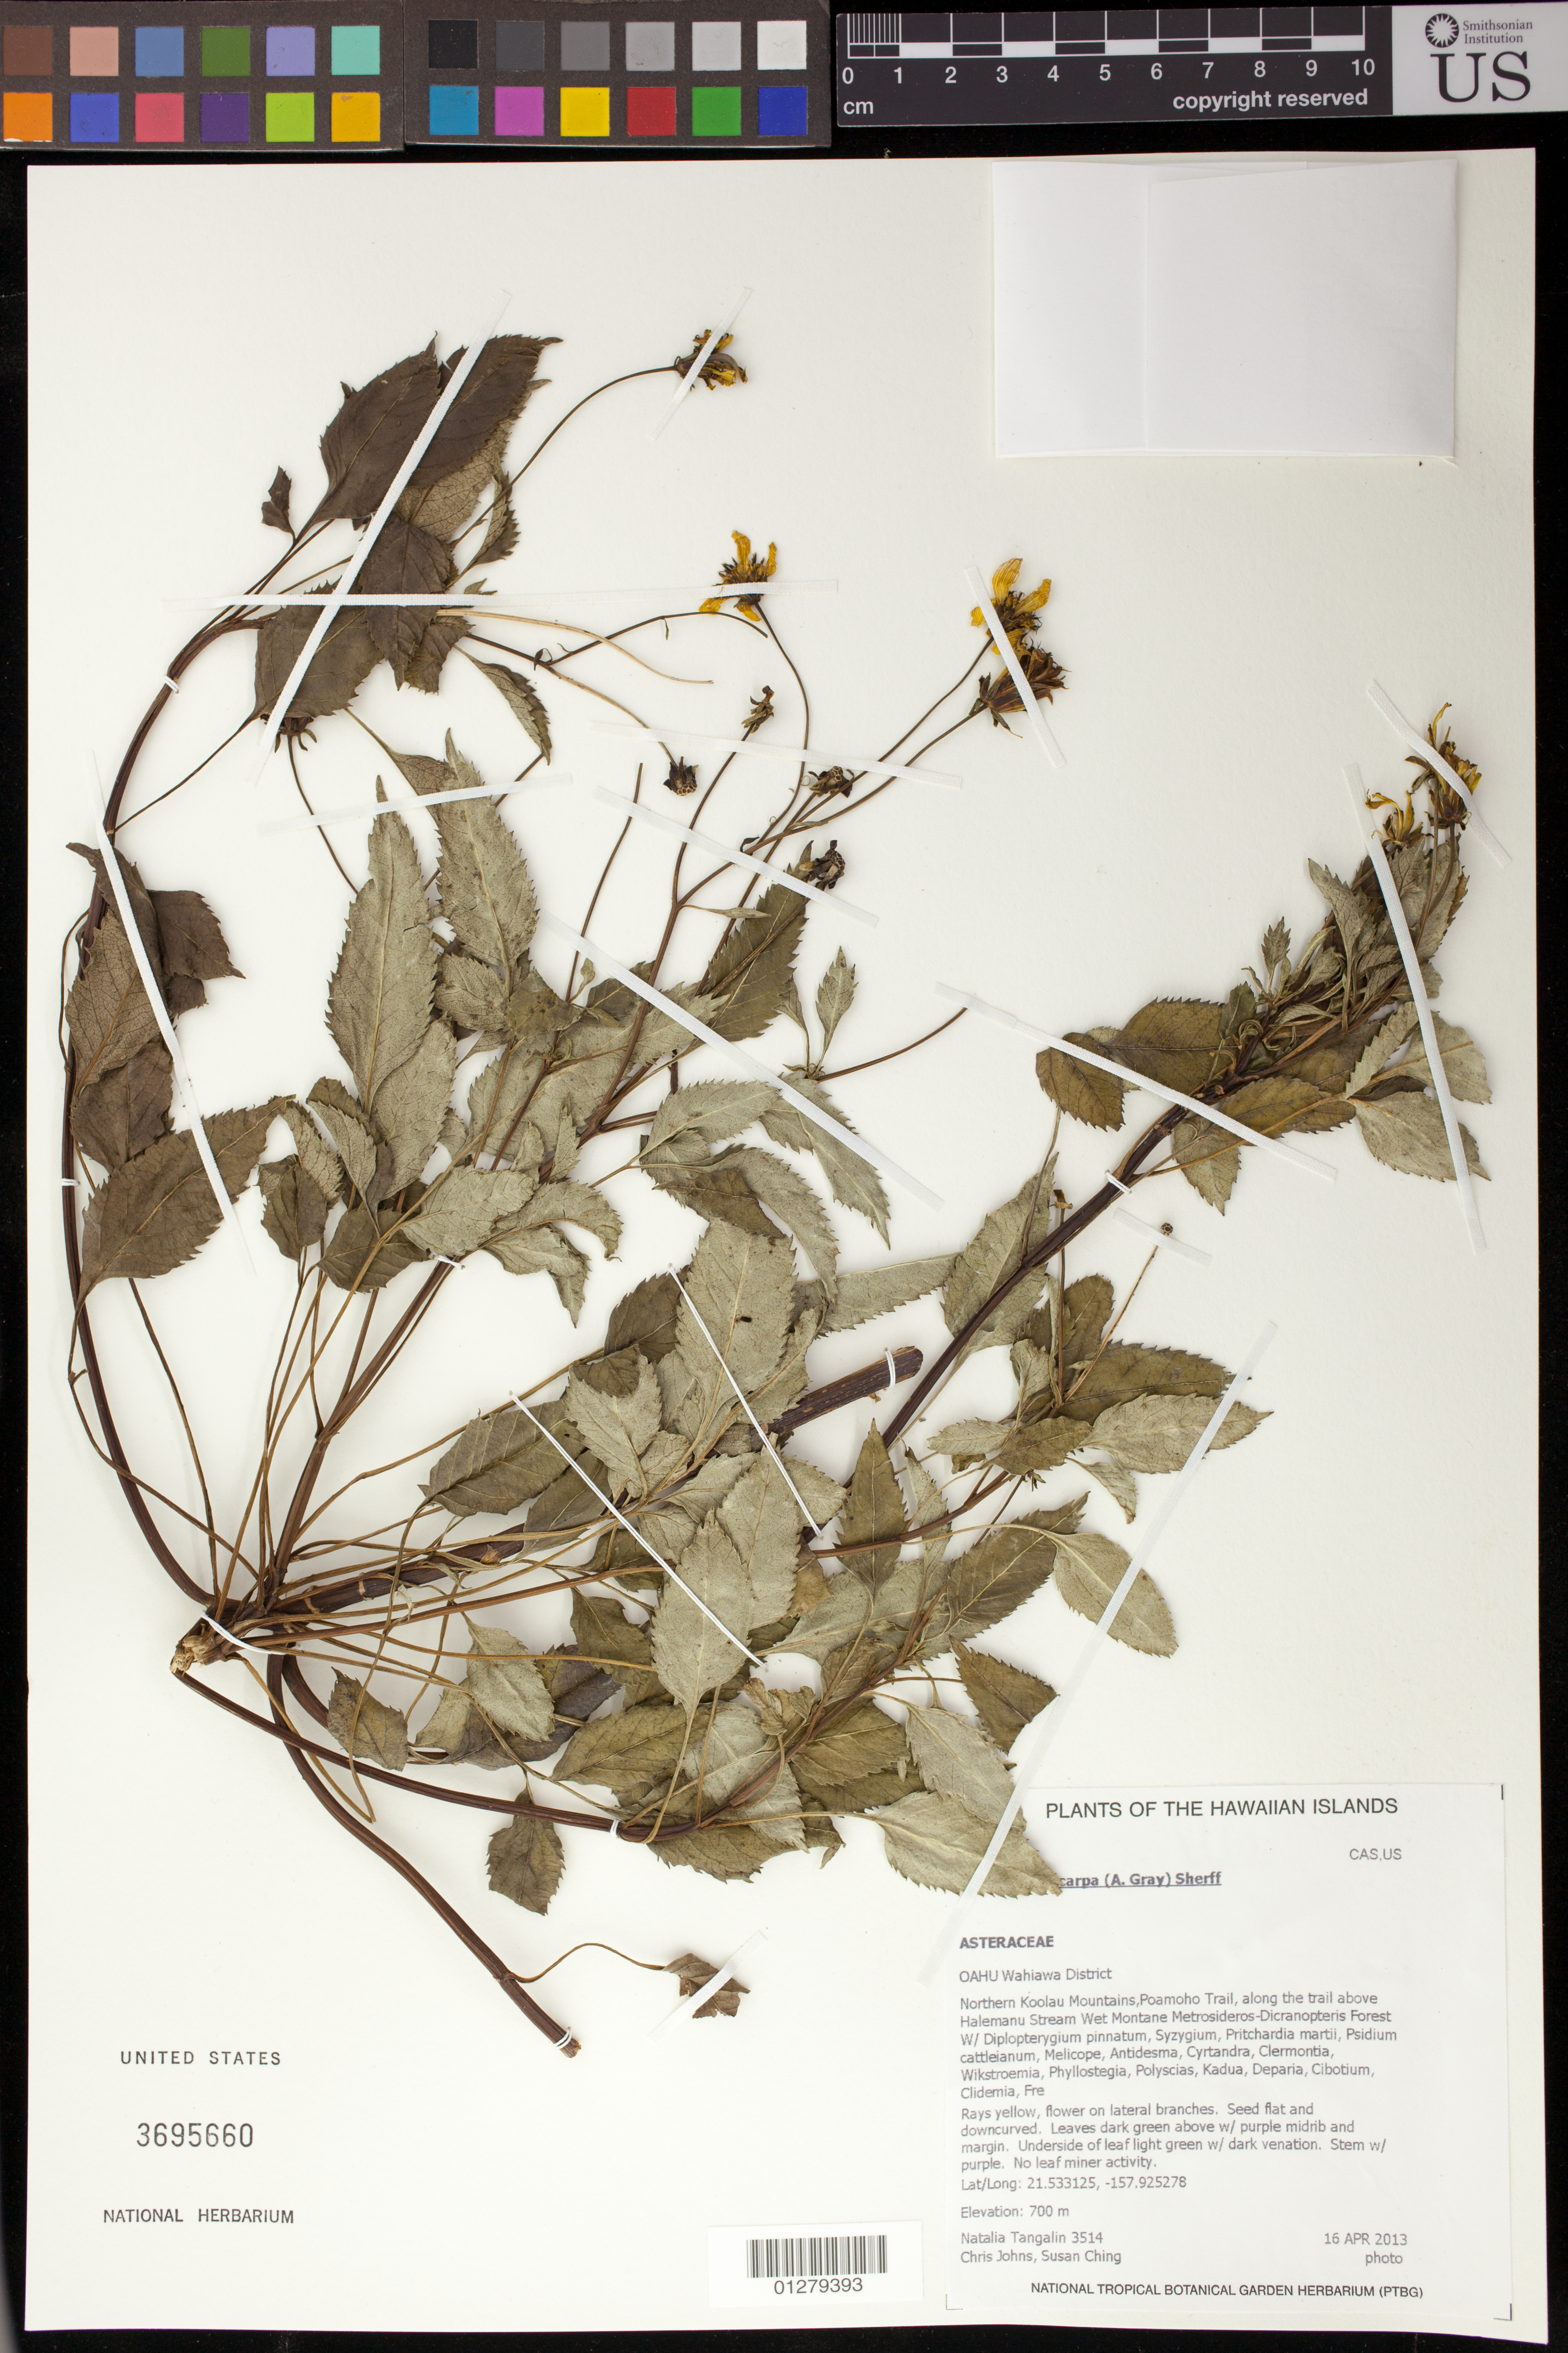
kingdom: Plantae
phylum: Tracheophyta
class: Magnoliopsida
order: Asterales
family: Asteraceae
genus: Bidens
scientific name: Bidens macrocarpa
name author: (A. Gray) Sherff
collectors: N. Tangalin, C. Johns & S. Ching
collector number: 3514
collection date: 2013-04-16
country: United States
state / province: Hawaii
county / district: Honolulu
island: Oahu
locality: Wahiawa District, northen Koolau Mountains, Poamoho Trail, along the trail above Halemanu Stream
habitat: Wet montane forest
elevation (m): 700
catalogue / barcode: US 3695660